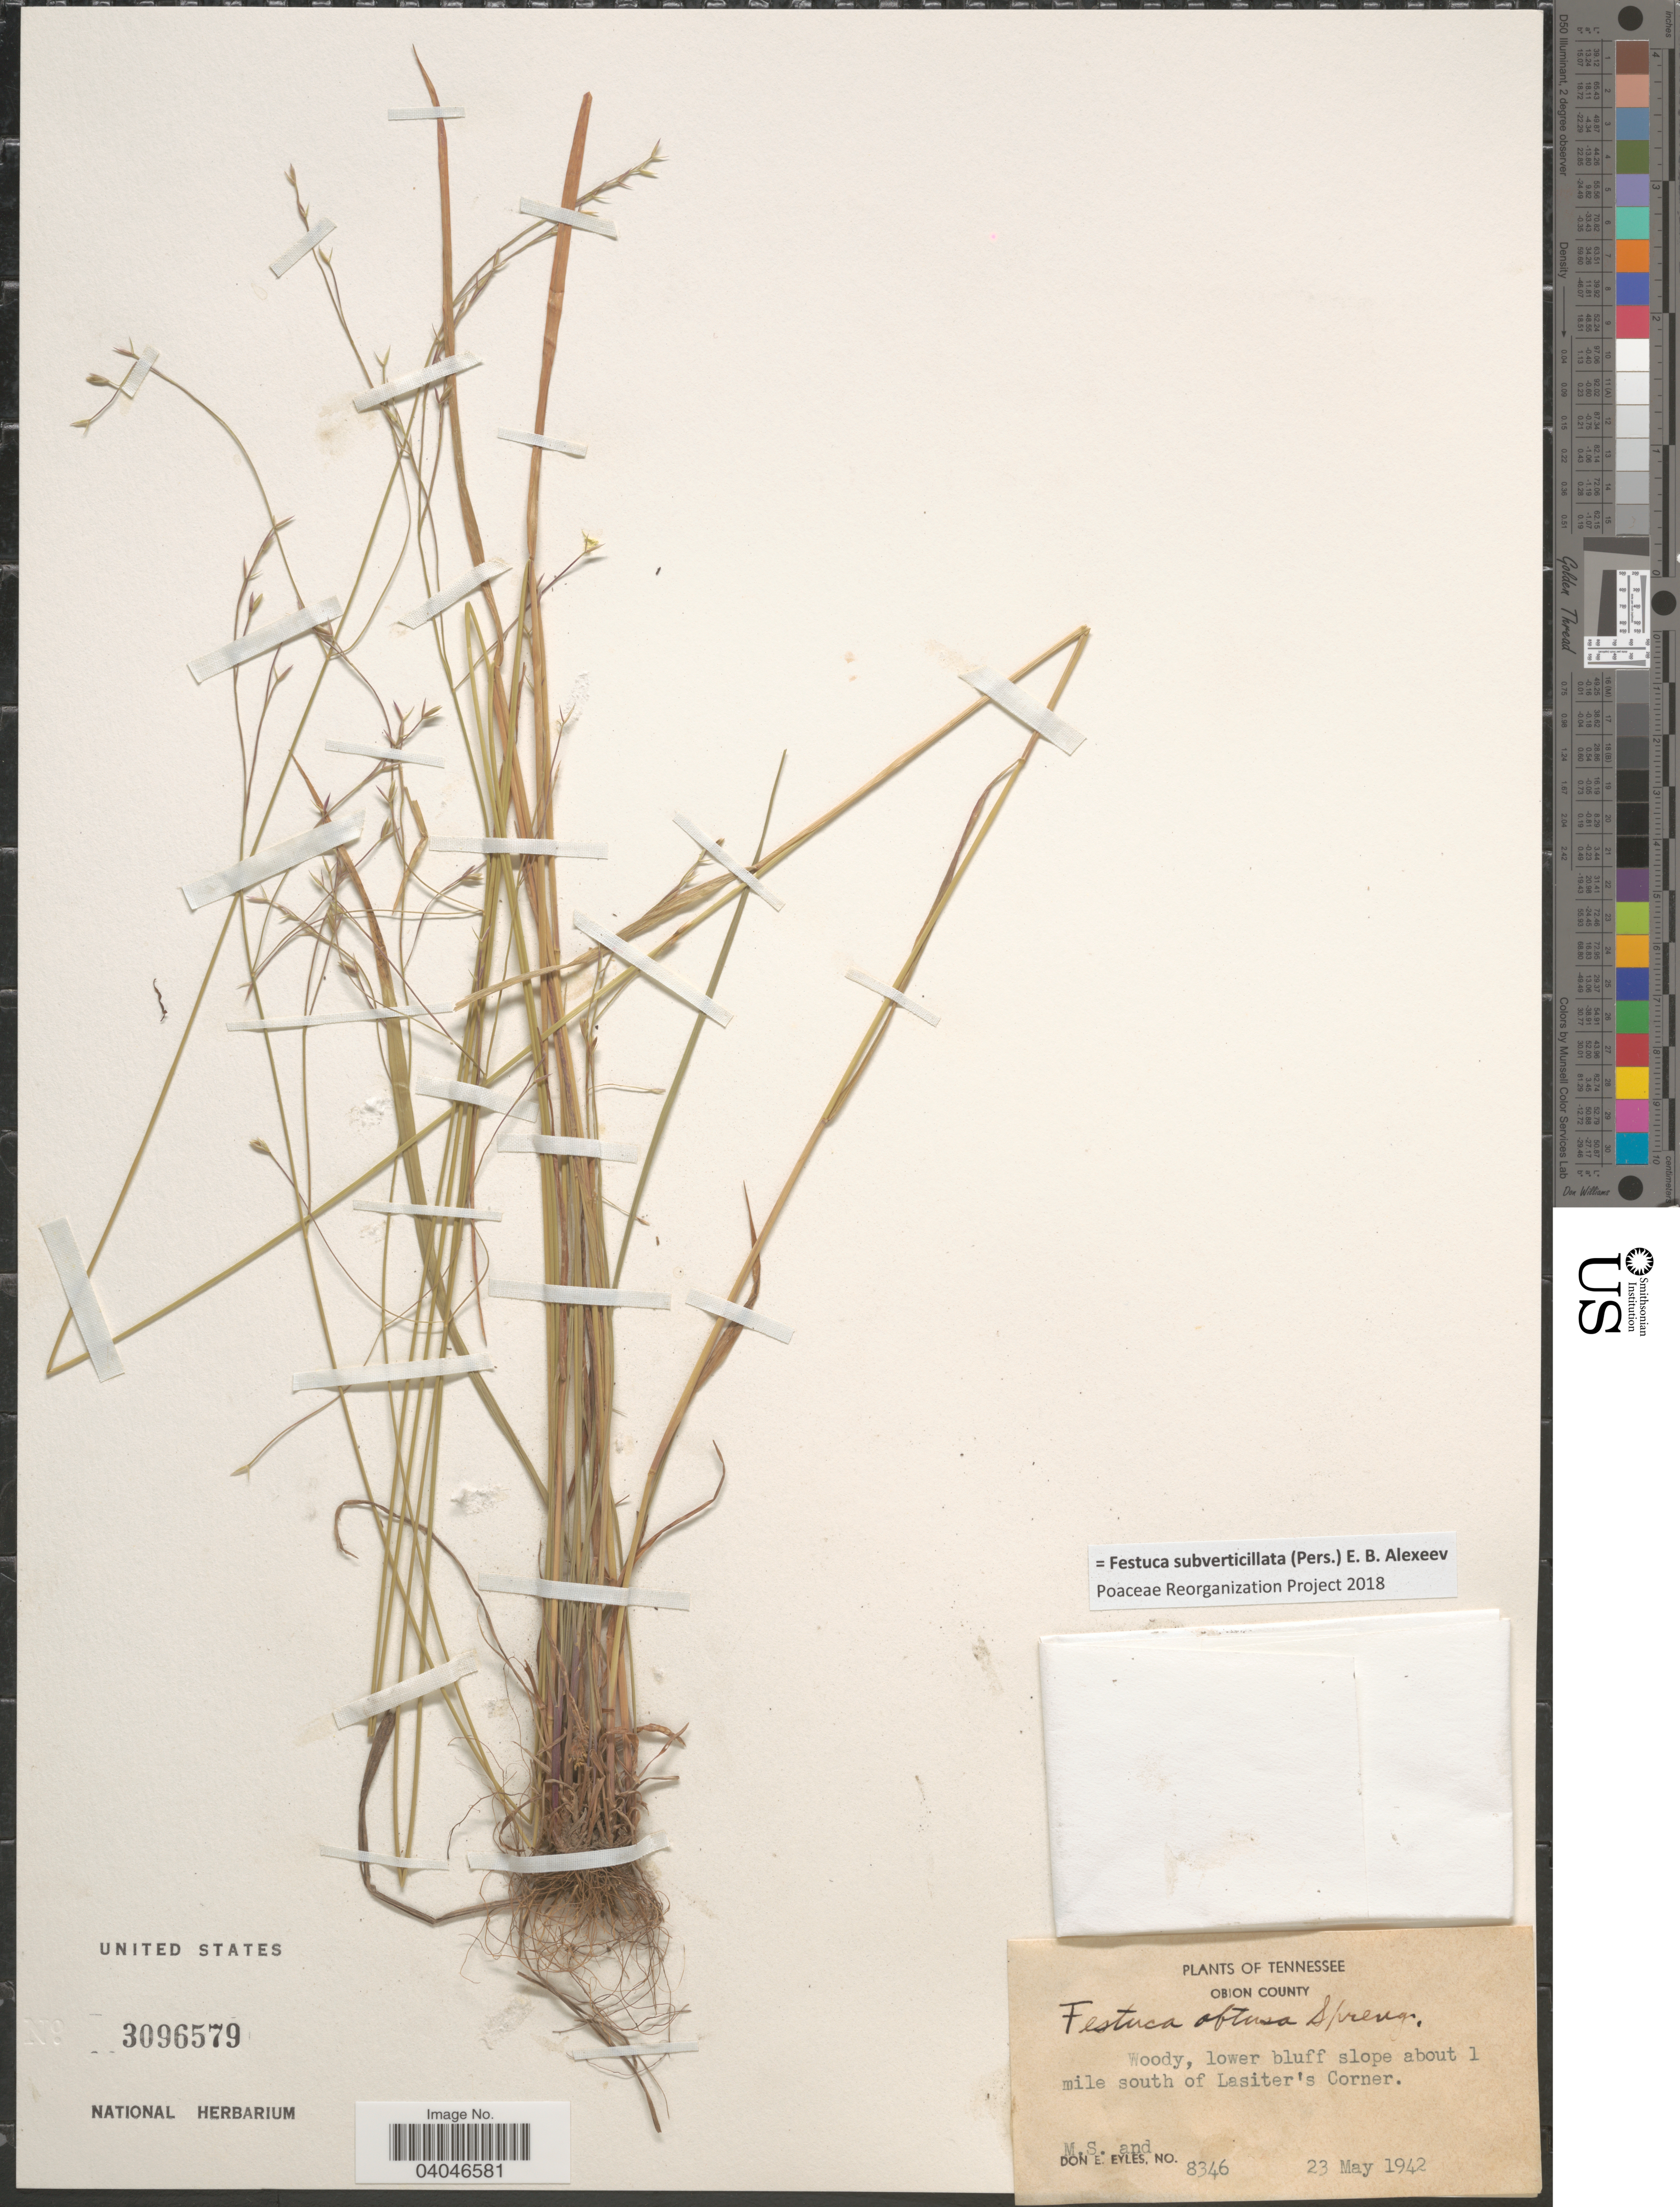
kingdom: Plantae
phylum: Tracheophyta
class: Liliopsida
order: Poales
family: Poaceae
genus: Festuca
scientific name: Festuca subverticillata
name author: (Pers.) E.B. Alexeev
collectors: M. Eyles & D. Eyles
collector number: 8346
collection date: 1942-05-23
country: United States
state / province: Tennessee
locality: Obion County. Woody, lower bluff slope about 1 mile south of Lasiter's Corner.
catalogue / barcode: US 3096579